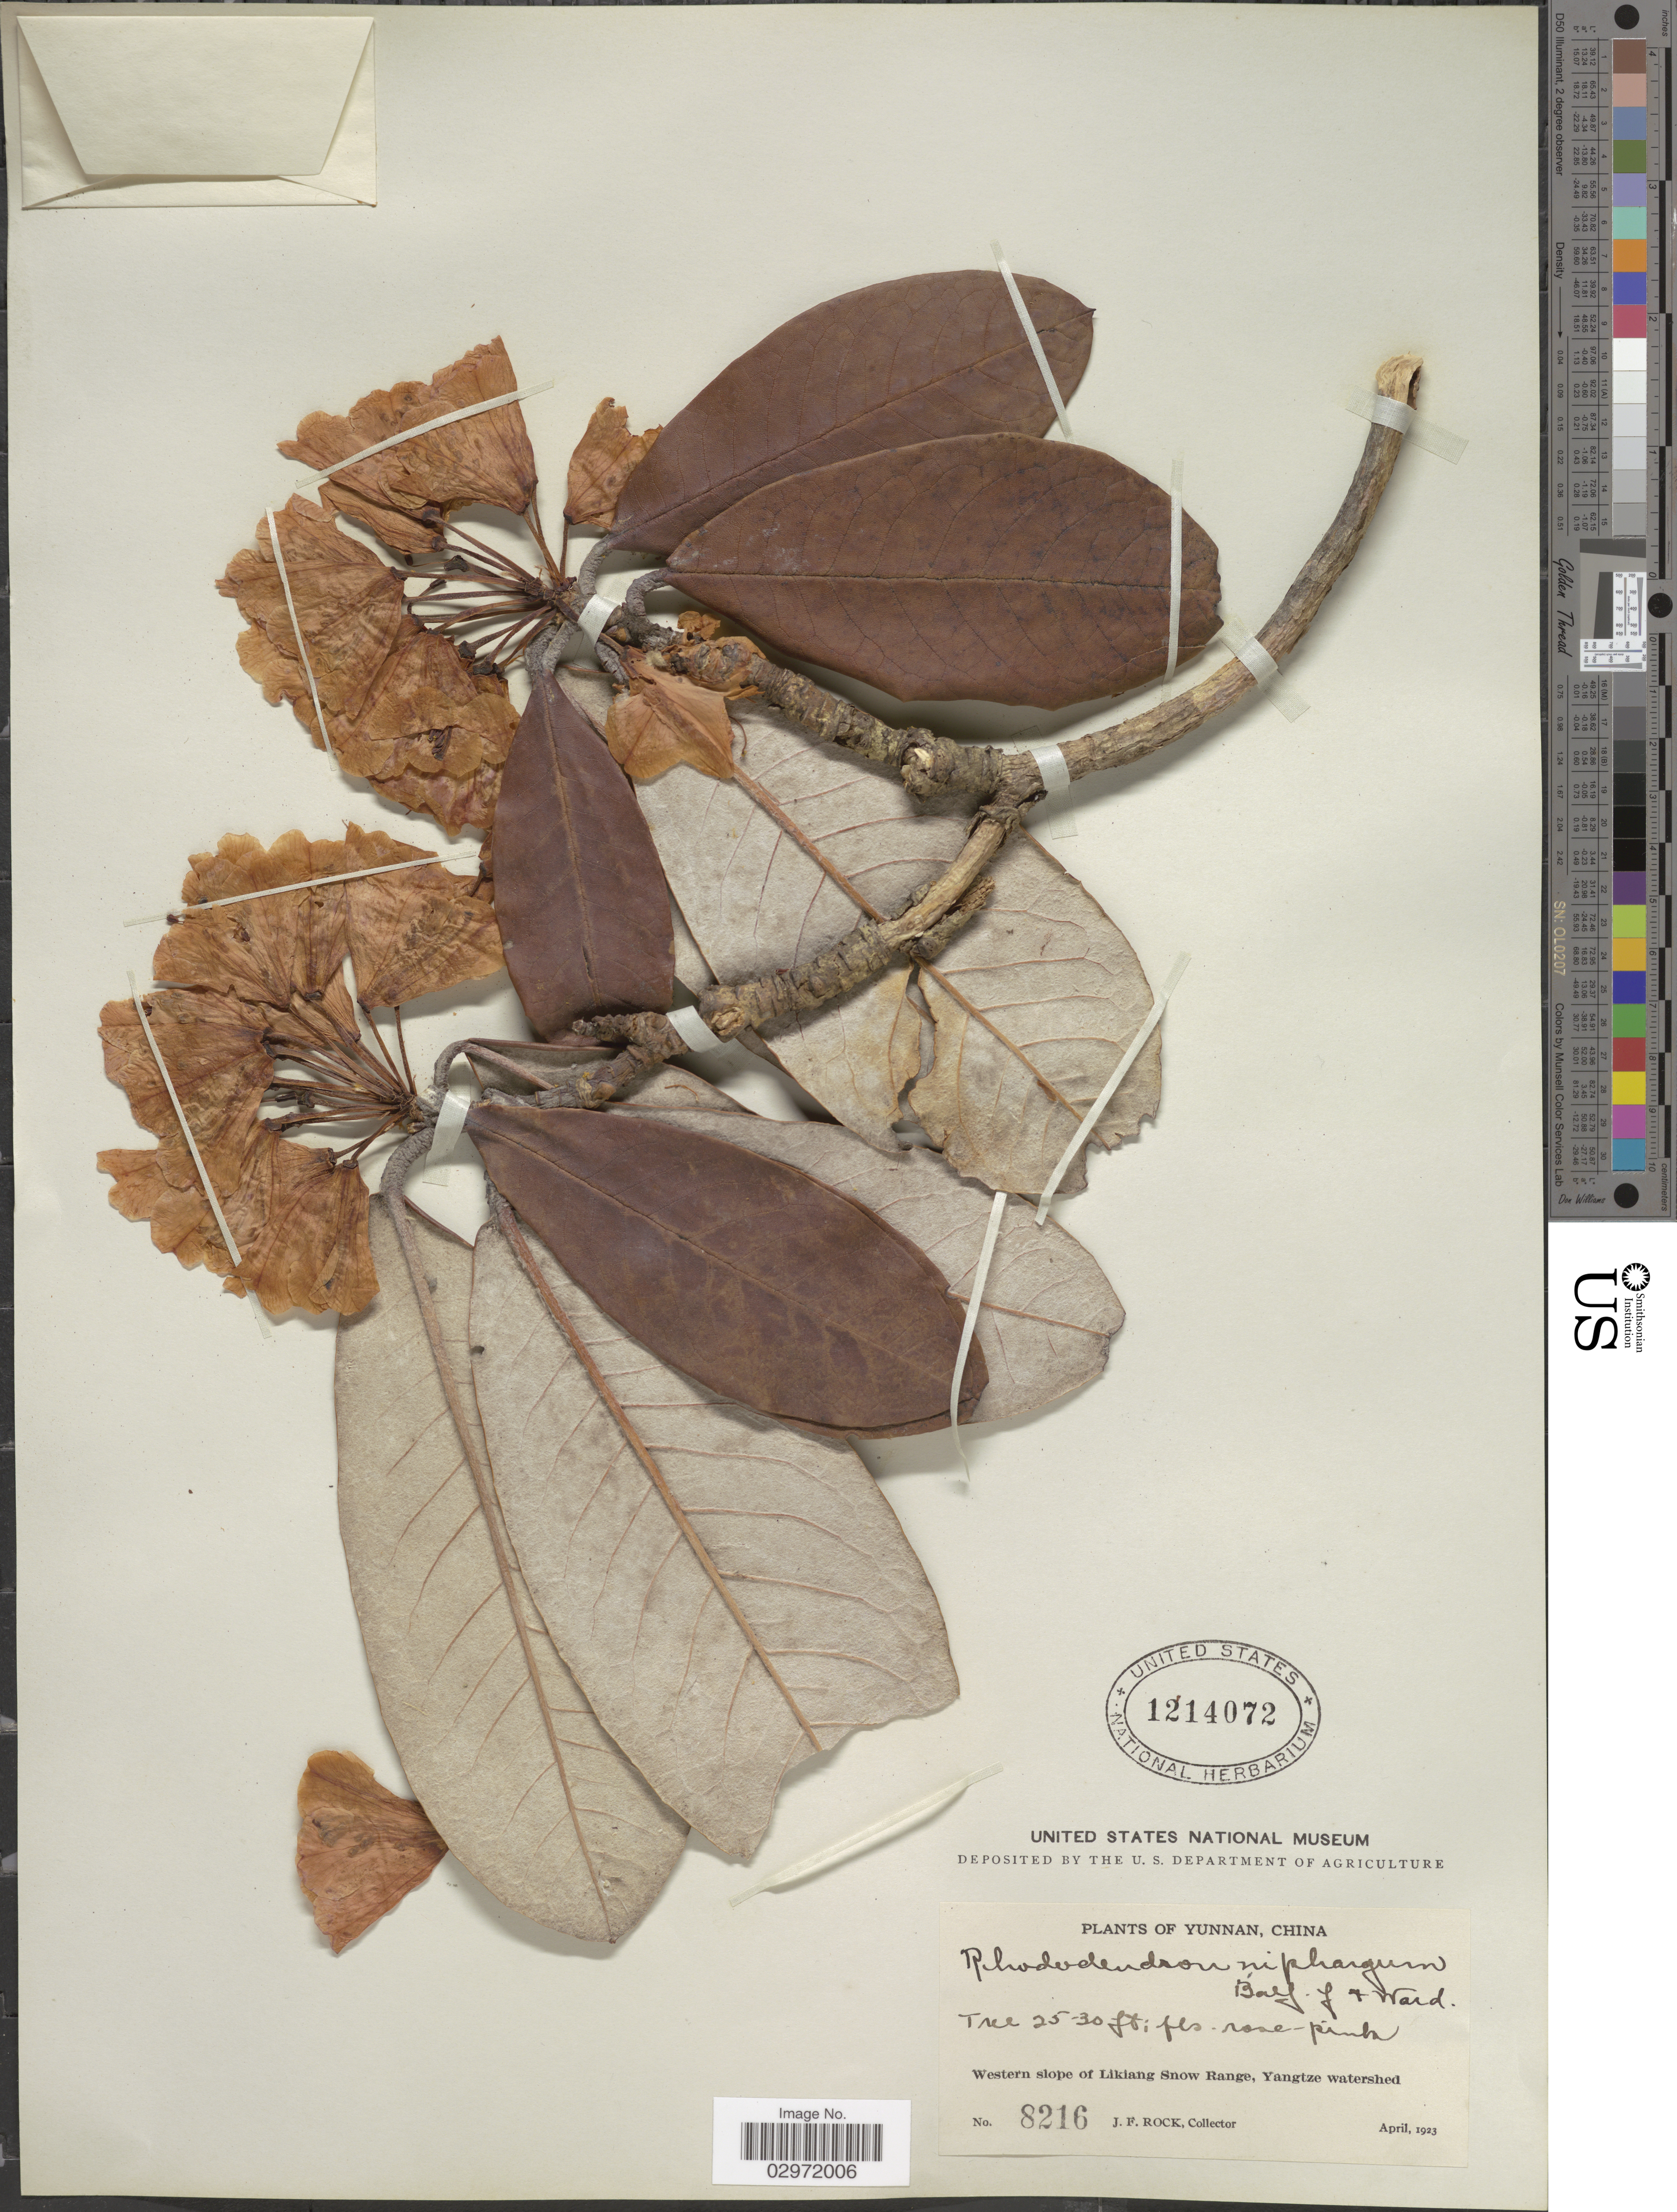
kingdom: Plantae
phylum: Tracheophyta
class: Magnoliopsida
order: Ericales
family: Ericaceae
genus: Rhododendron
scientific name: Rhododendron niphargum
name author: Balf. f. & Kingdon-Ward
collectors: J. Rock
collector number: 8216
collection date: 1923-04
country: China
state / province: Yunnan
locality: Western slope of Likiang Snow Range, Yangtze watershed.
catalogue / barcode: US 1214072